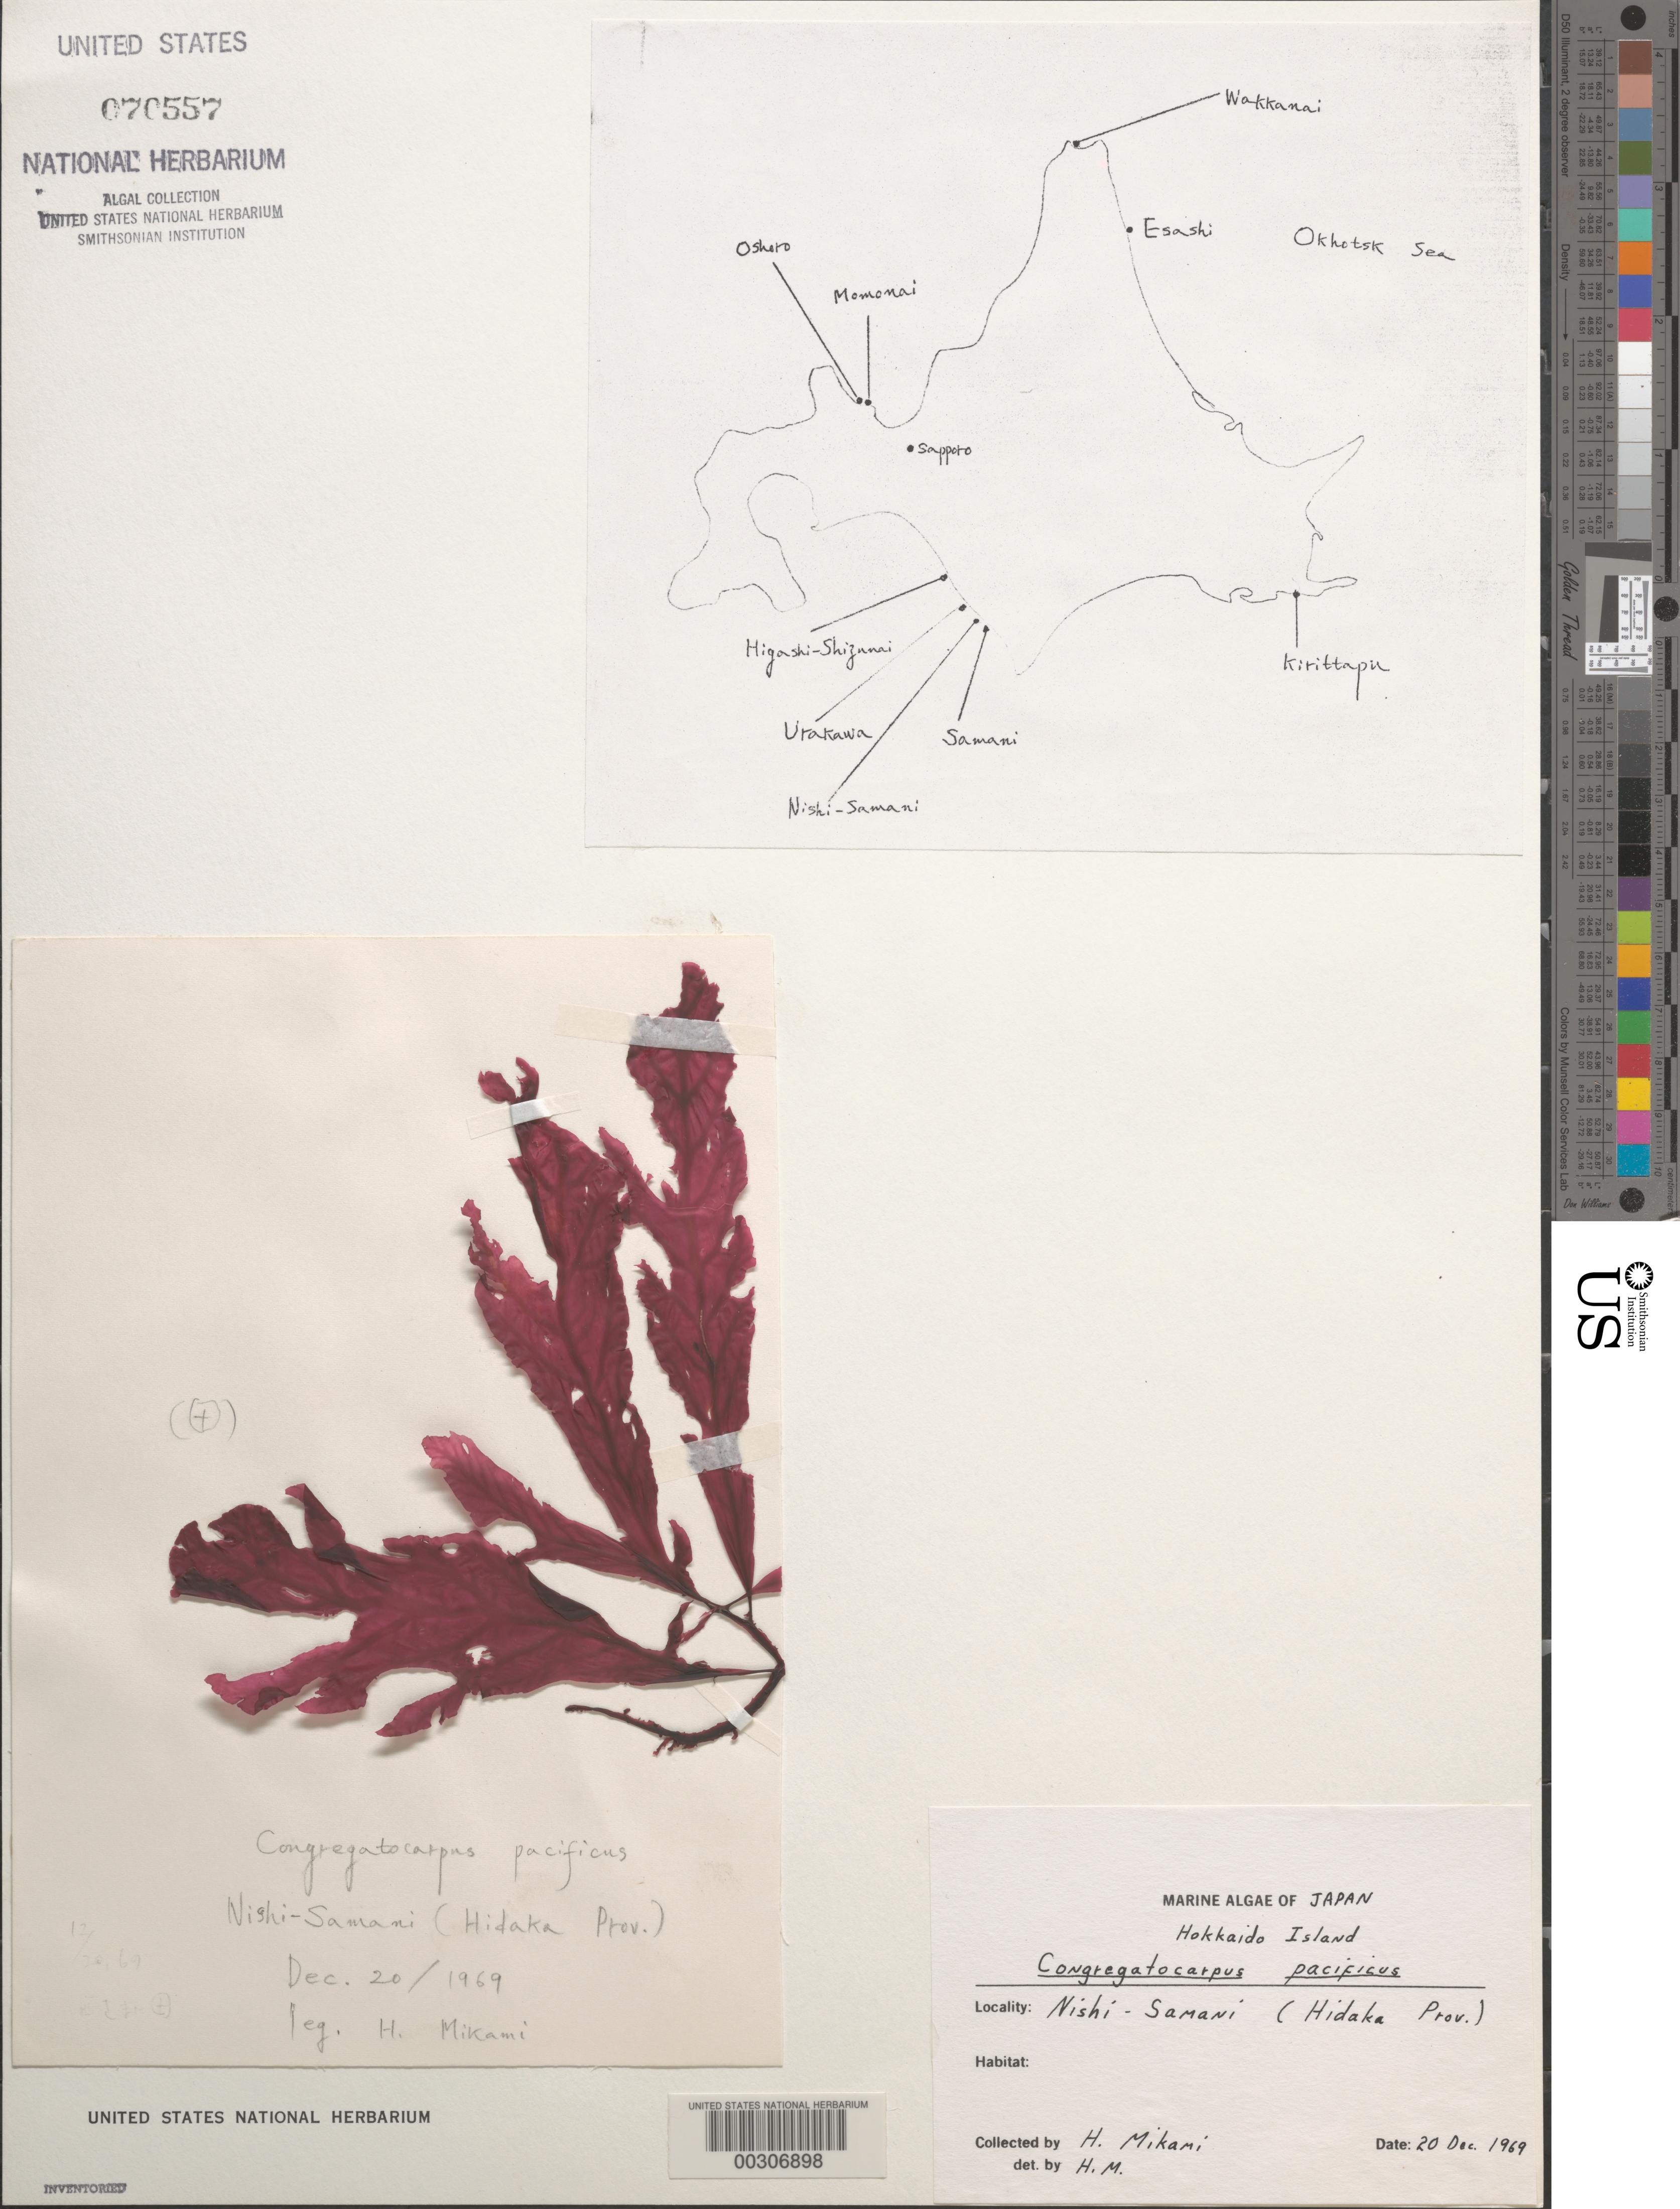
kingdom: Plantae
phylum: Rhodophyta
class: Florideophyceae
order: Ceramiales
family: Delesseriaceae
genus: Congregatocarpus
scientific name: Congregatocarpus kurilensis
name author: (Rupr.) M.J. Wynne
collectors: H. Makami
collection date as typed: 20 Dec 1969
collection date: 1969-12-20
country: Japan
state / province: Hokkaido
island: Hokkaido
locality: Nishi-samani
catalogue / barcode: US 70557